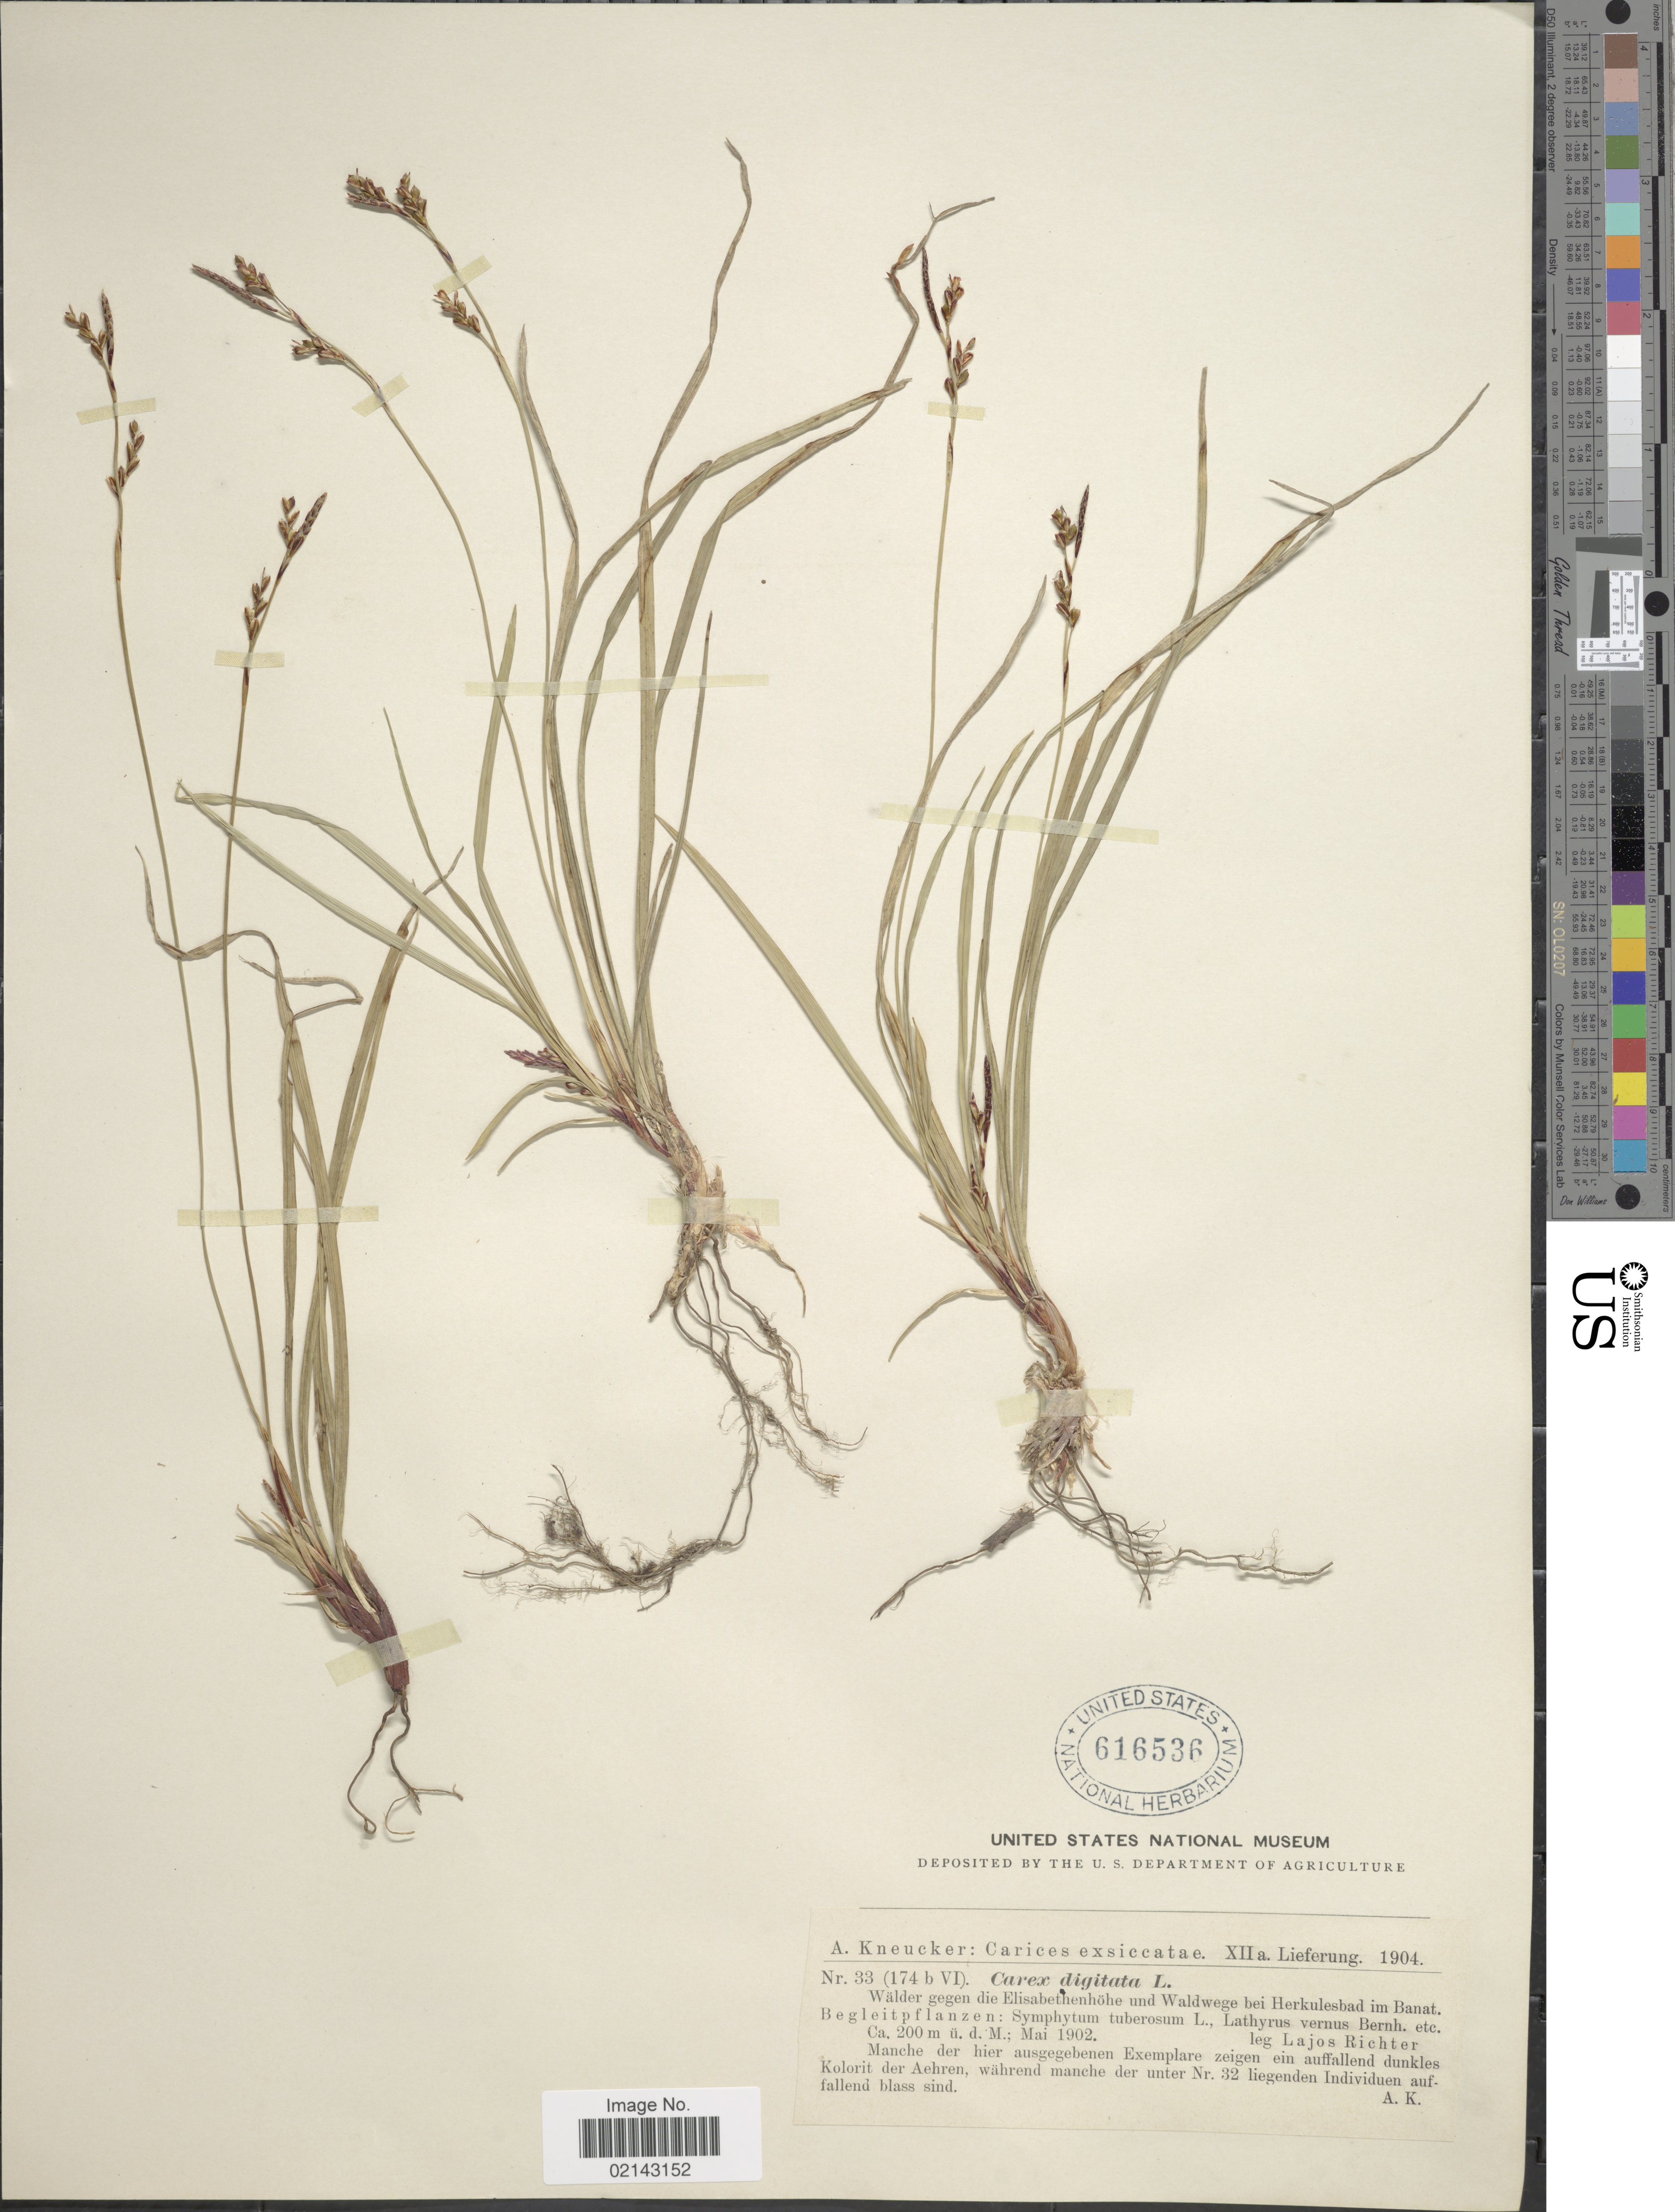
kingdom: Plantae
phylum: Tracheophyta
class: Liliopsida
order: Poales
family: Cyperaceae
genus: Carex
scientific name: Carex digitata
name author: L.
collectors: L. Richter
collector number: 33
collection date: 1902-05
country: Romania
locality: Walder gegen die Elisabethenhohe und Waldwege bei Herkulesbad im Banat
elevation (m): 200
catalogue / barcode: US 616536